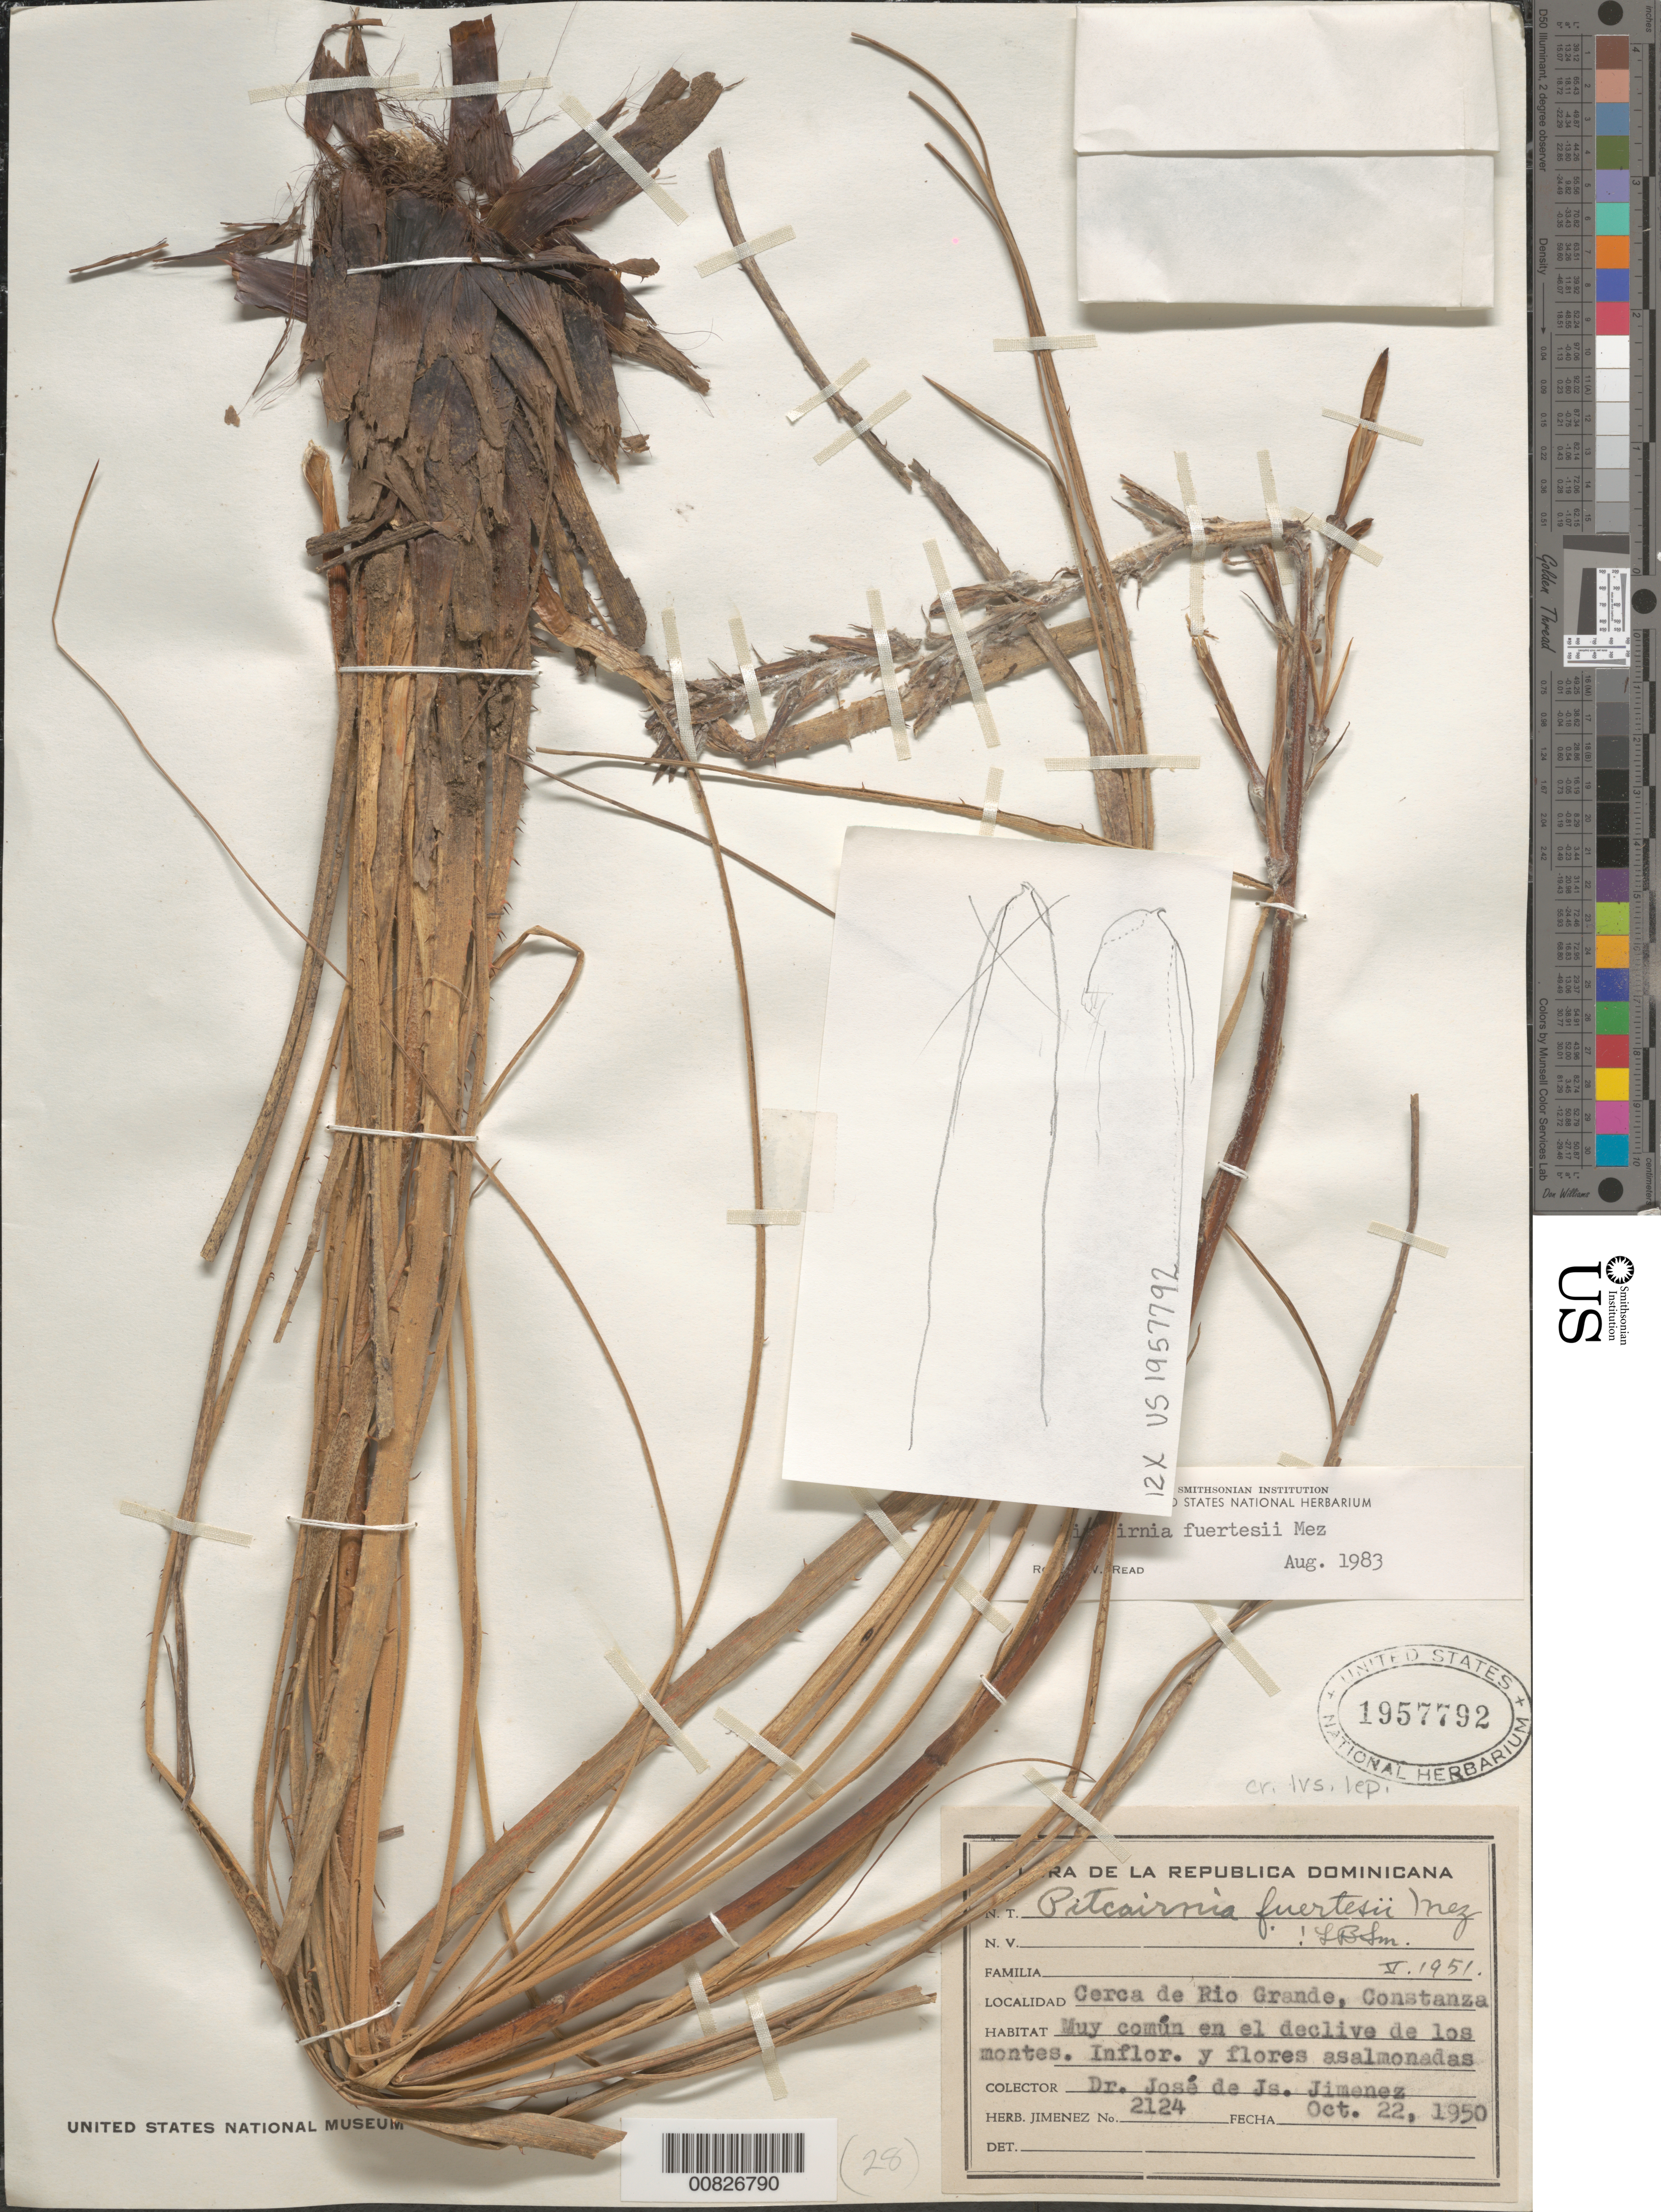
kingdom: Plantae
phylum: Tracheophyta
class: Liliopsida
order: Poales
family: Bromeliaceae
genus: Pitcairnia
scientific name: Pitcairnia fuertesii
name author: Mez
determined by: Read, Robert W., (US), NMNH (UNITED STATES)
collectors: J. J. Jiménez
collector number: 2124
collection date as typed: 22 Oct 1950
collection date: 1950-10-22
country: Dominican Republic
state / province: La Vega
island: Hispaniola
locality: Cerca de Río Grande, Constanza.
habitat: Muy común en el declive de los montes.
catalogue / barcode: US 1957792